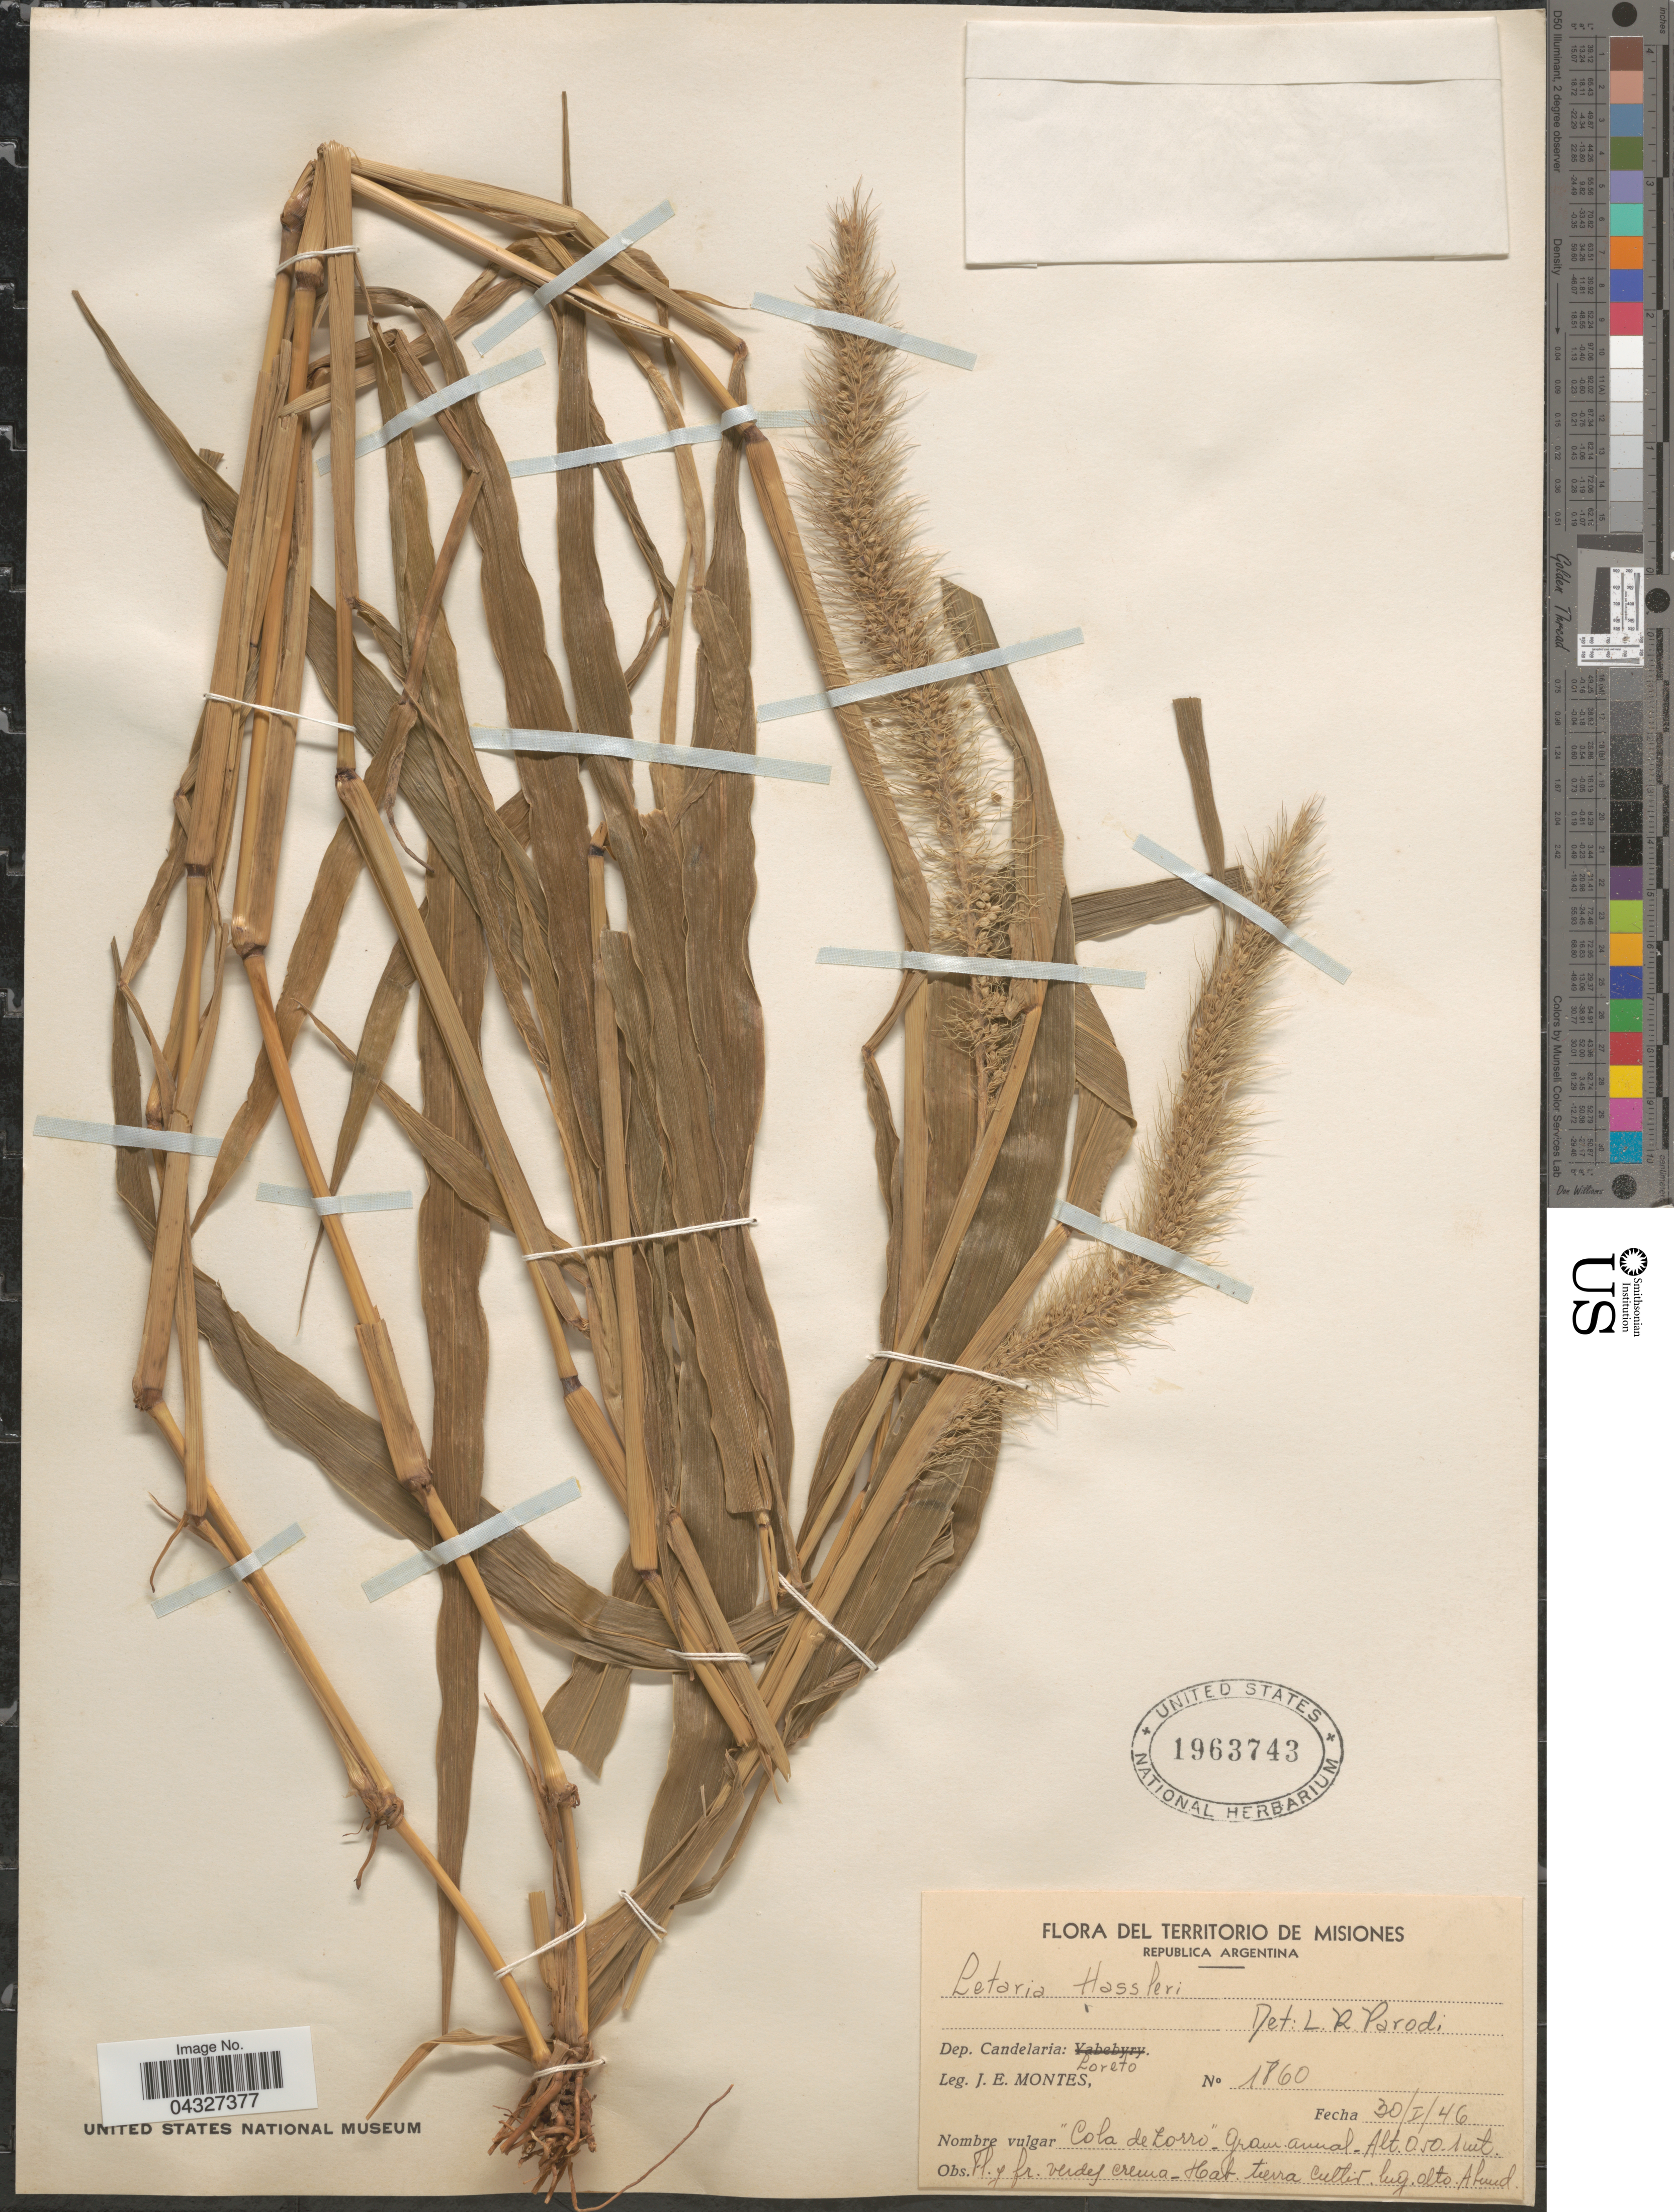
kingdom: Plantae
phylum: Tracheophyta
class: Liliopsida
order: Poales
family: Poaceae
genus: Setaria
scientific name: Setaria hassleri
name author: Hack. in Chodat & Hassl.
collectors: J. E. Montes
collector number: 1860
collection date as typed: Transcribed d/m/y: 30/1/46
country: Argentina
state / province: Misiones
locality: Territorio de Misiones. Dep. Candelaria: Loreto.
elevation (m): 0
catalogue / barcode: US 1963743